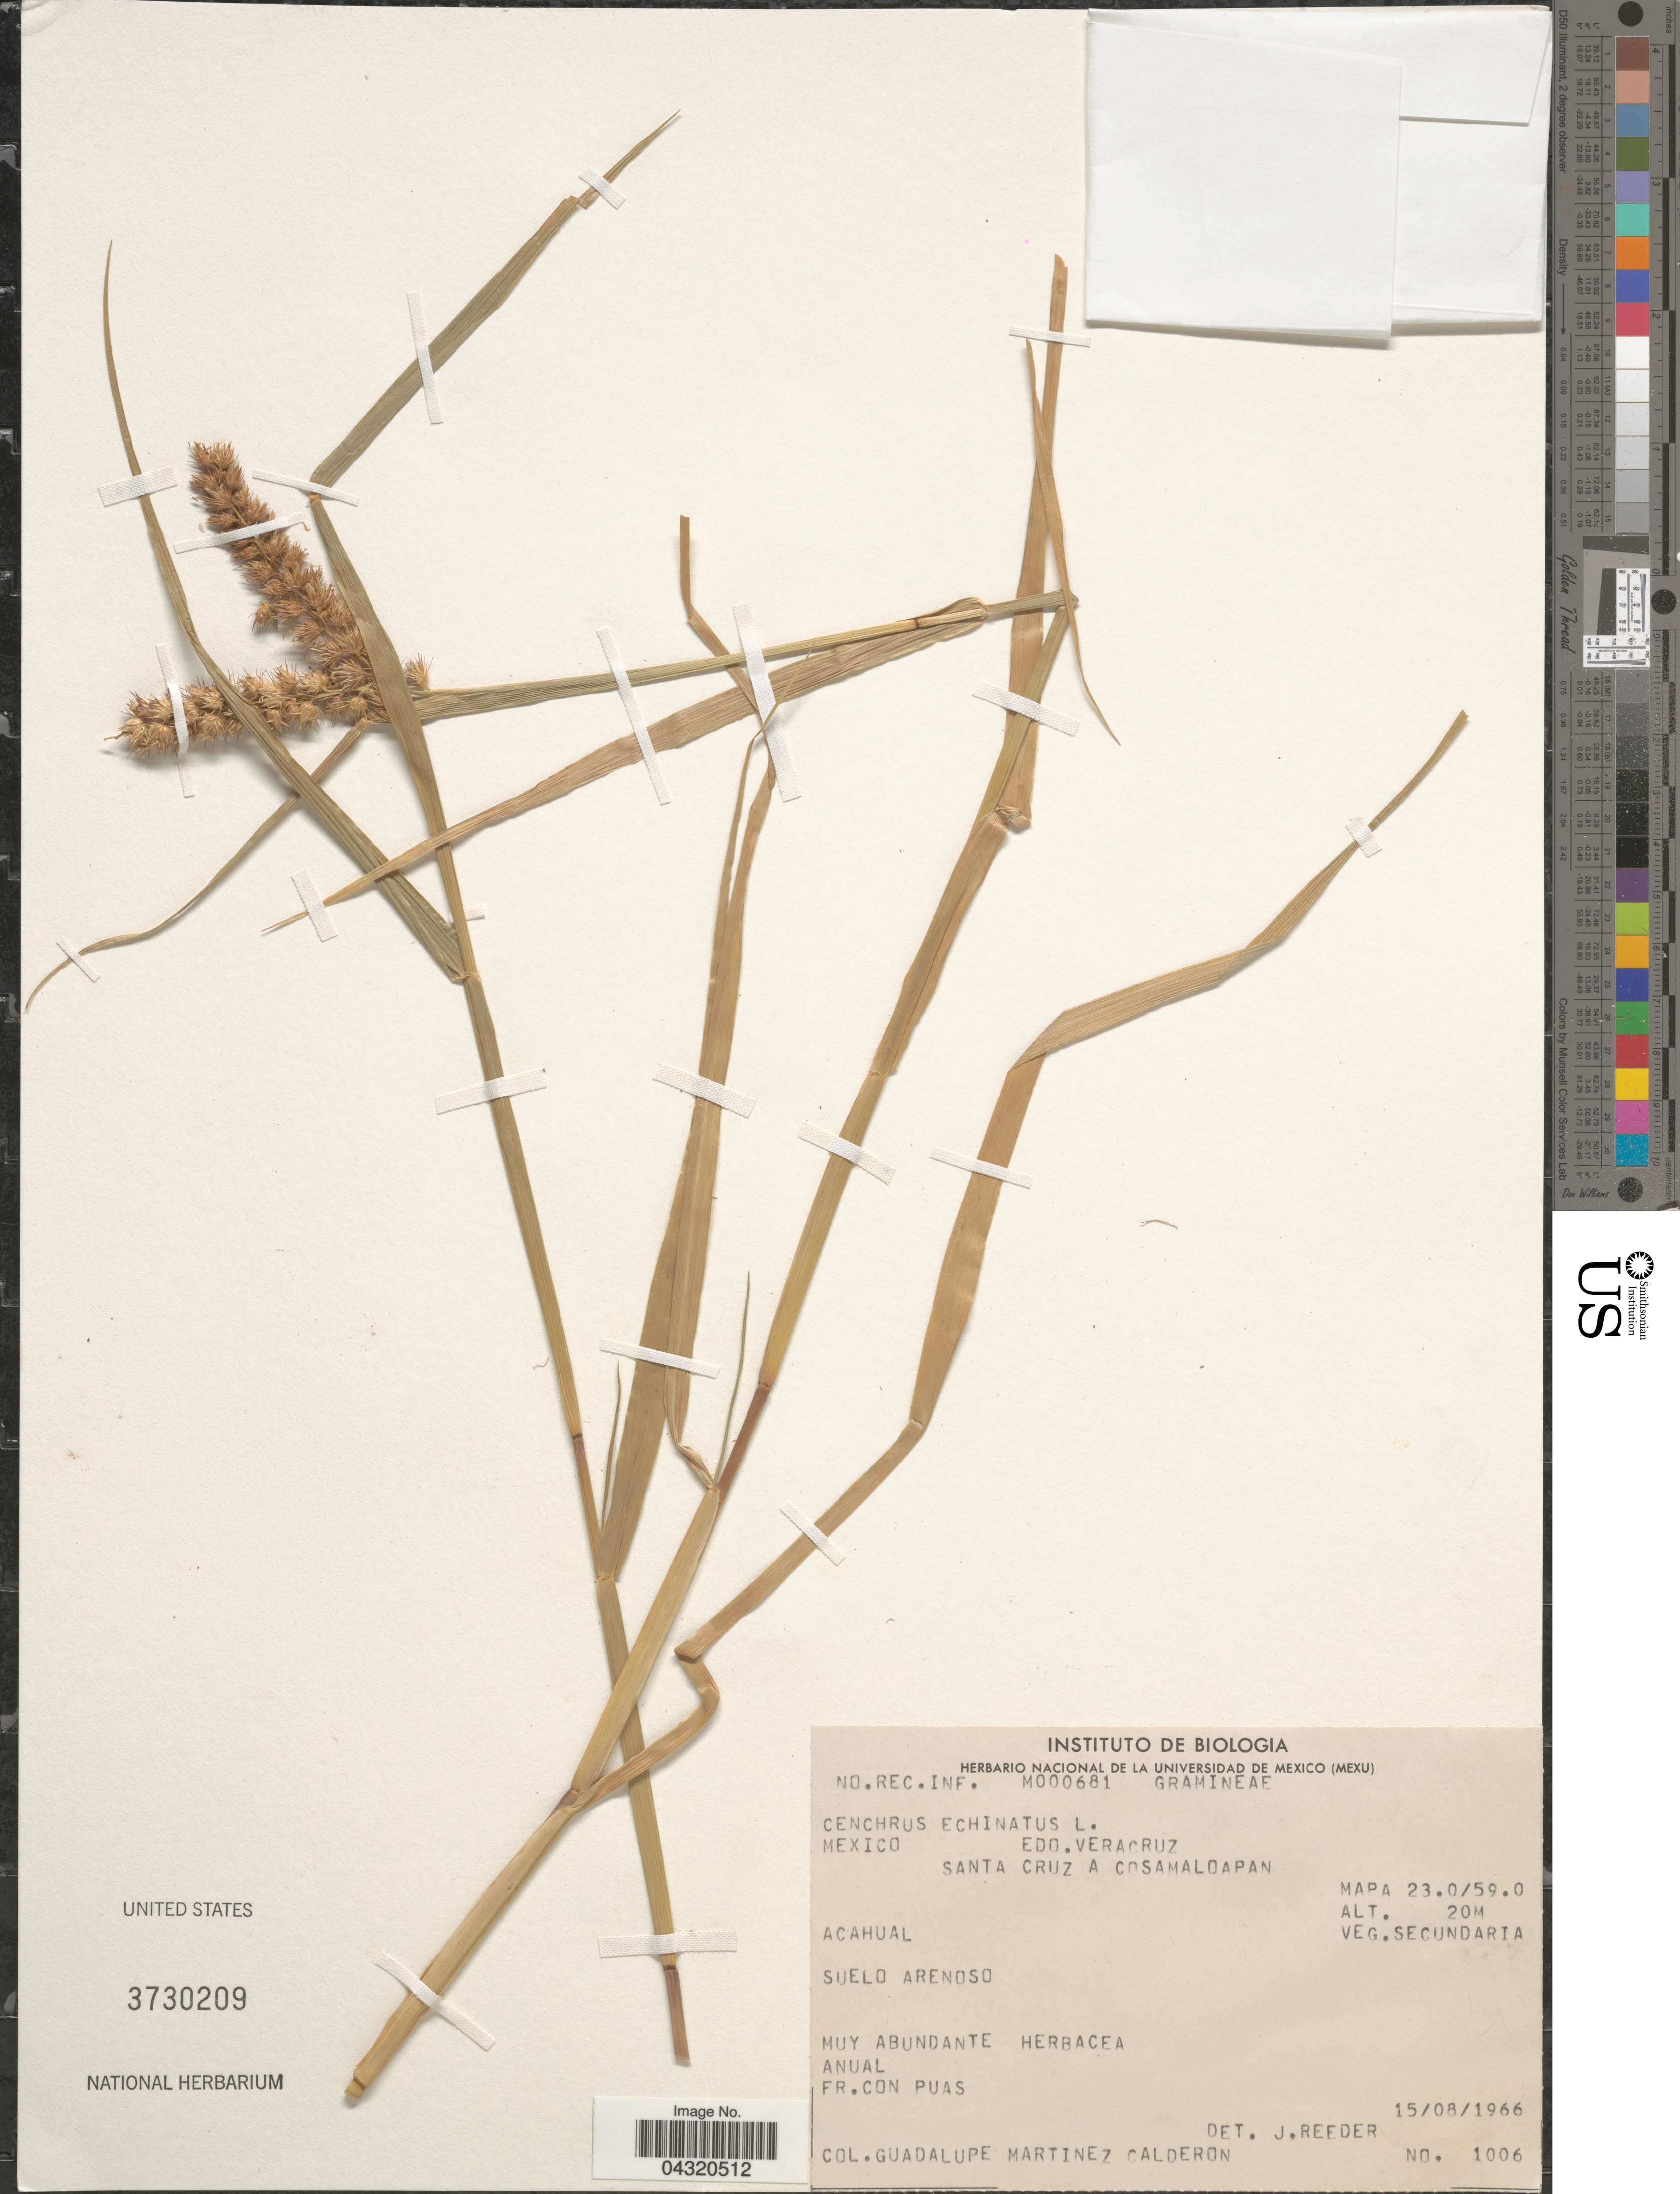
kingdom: Plantae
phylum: Tracheophyta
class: Liliopsida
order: Poales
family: Poaceae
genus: Cenchrus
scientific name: Cenchrus echinatus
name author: L.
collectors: G. Martinez-C.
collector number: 1006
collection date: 1966-08-15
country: Mexico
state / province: Veracruz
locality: Edo. Veracruz. Santa Cruz a Cosamaloapan. Mapa 23.0/59.0.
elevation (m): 20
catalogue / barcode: US 3730209